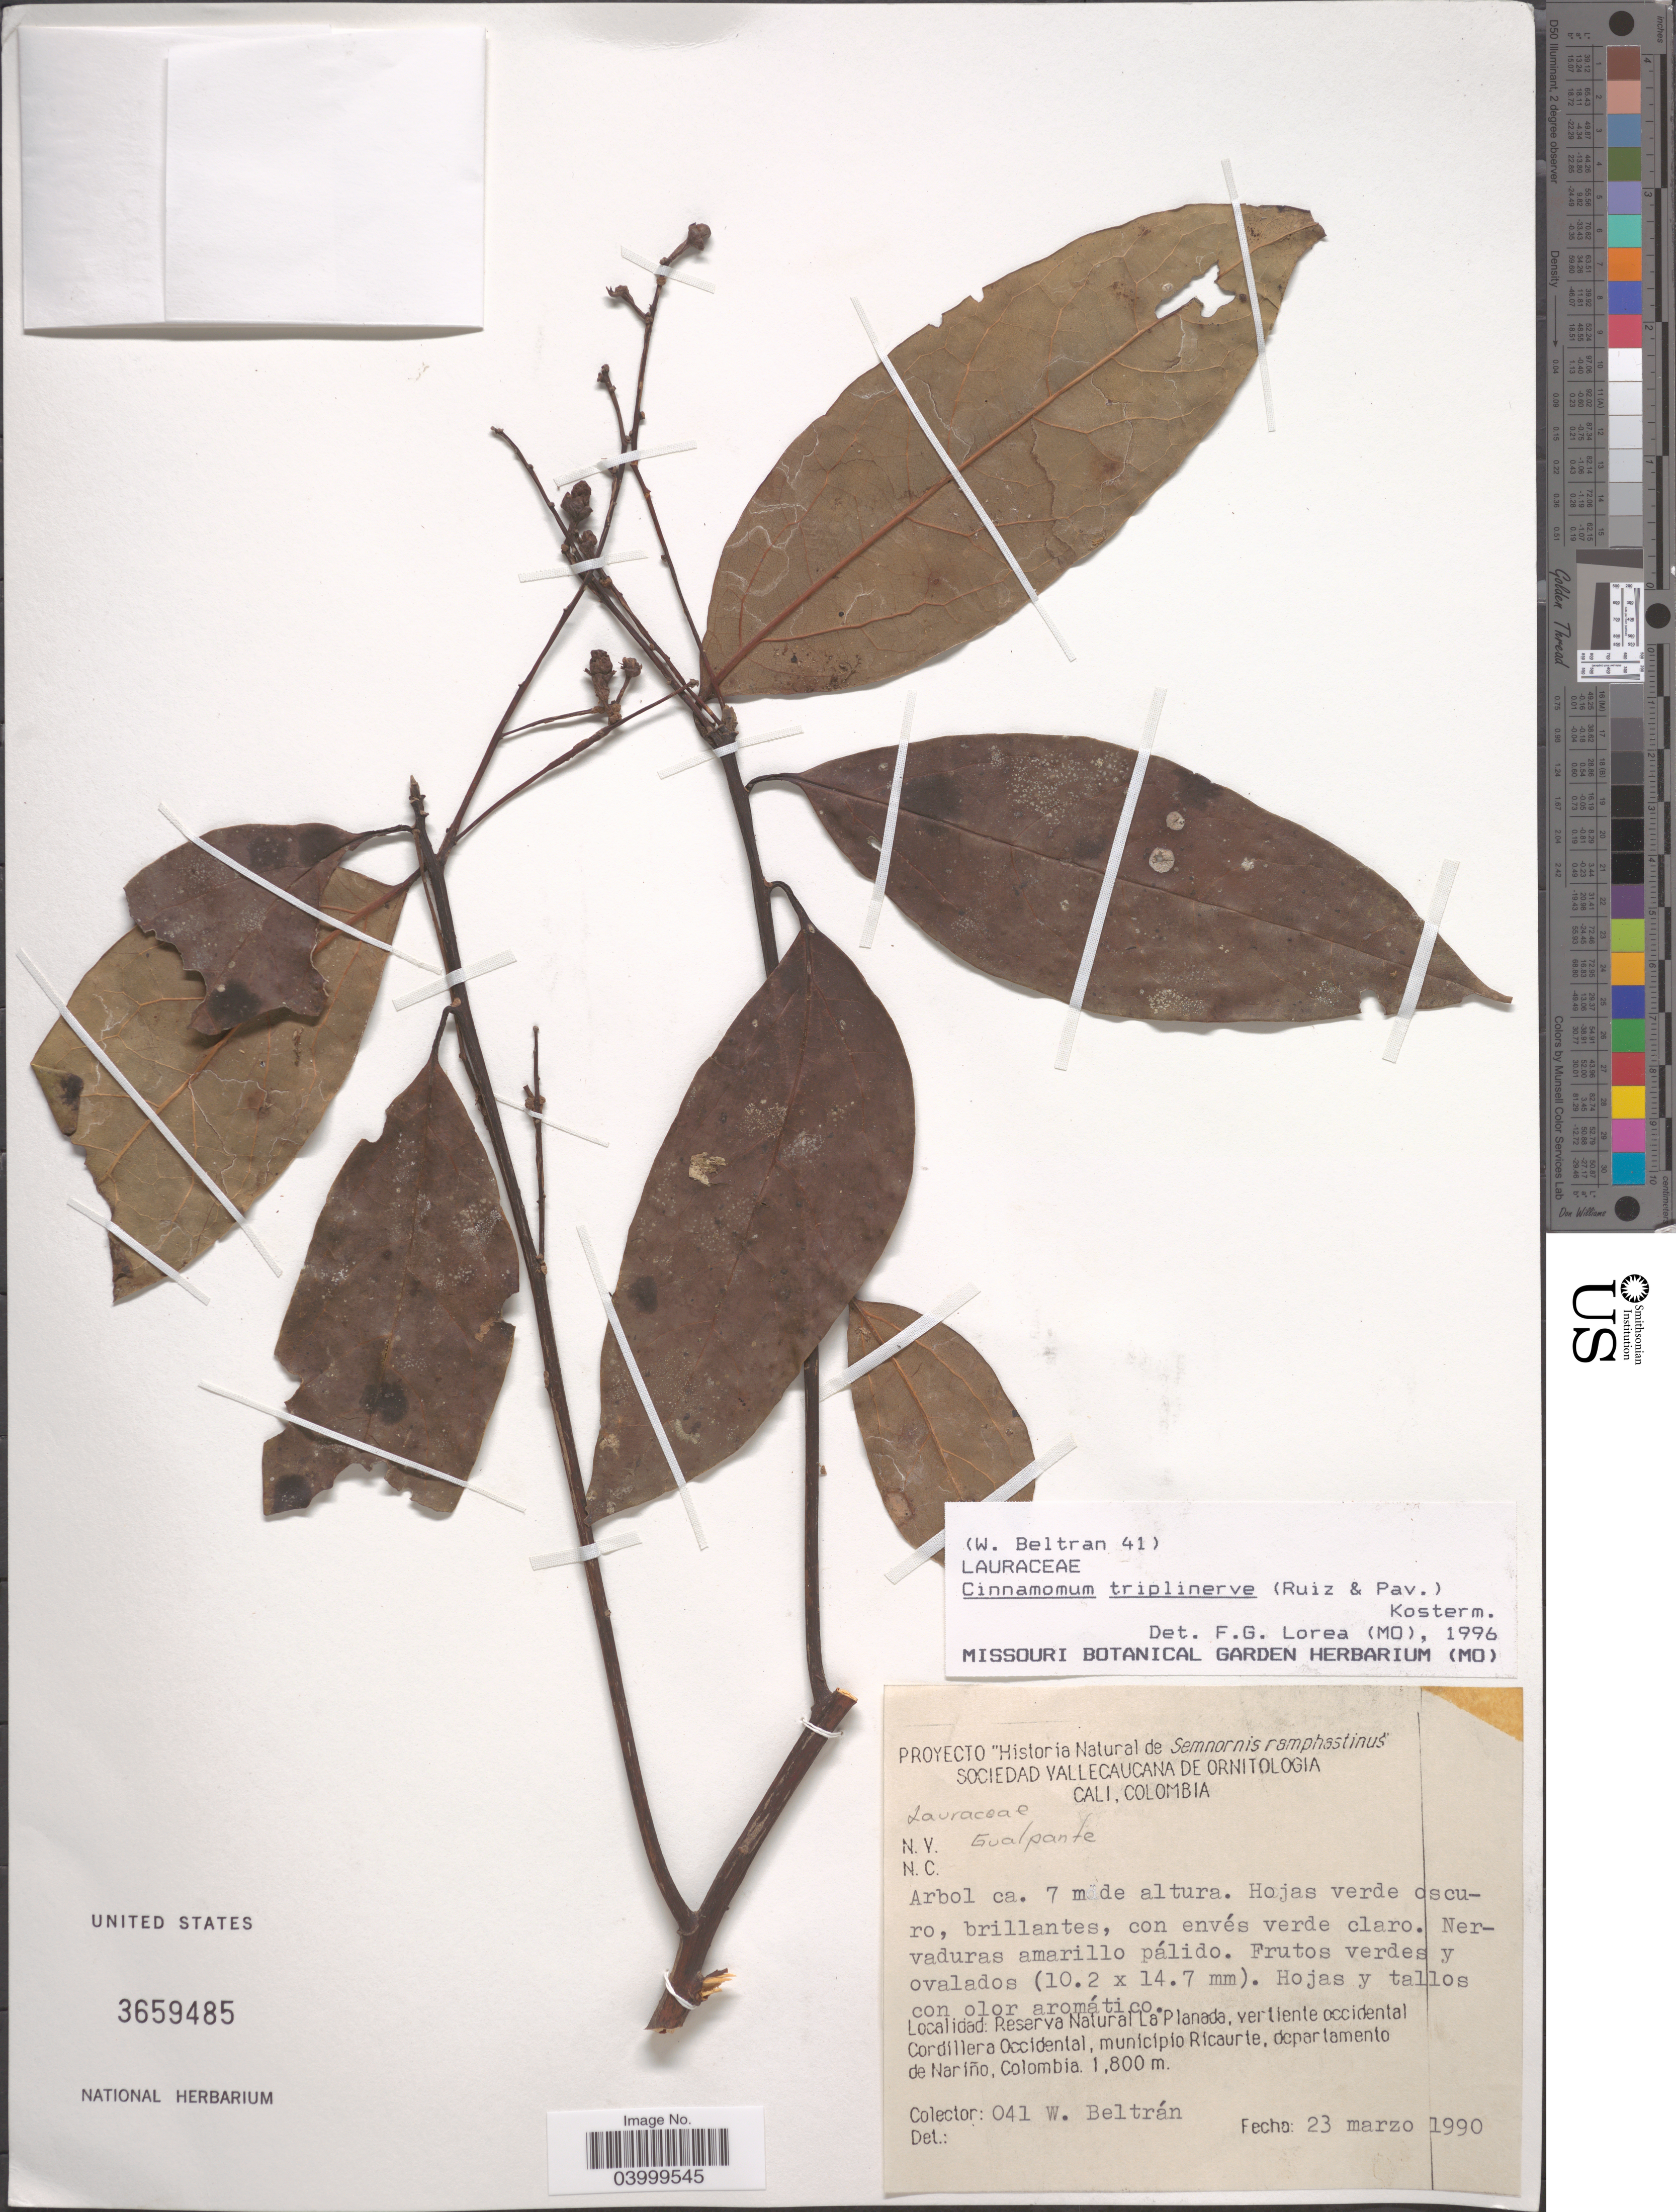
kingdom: Plantae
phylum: Tracheophyta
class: Magnoliopsida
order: Laurales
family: Lauraceae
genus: Cinnamomum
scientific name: Cinnamomum triplinerve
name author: (Ruiz & Pav.) Kosterm.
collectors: W. Beltran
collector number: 041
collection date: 1990-03-23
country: Colombia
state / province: Nariño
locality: Reserva Natural La Planada, vertiente occidental Cordillera Occidental, municipio Ricaurte, departamento de Nariño.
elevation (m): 1800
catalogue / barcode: US 3659485